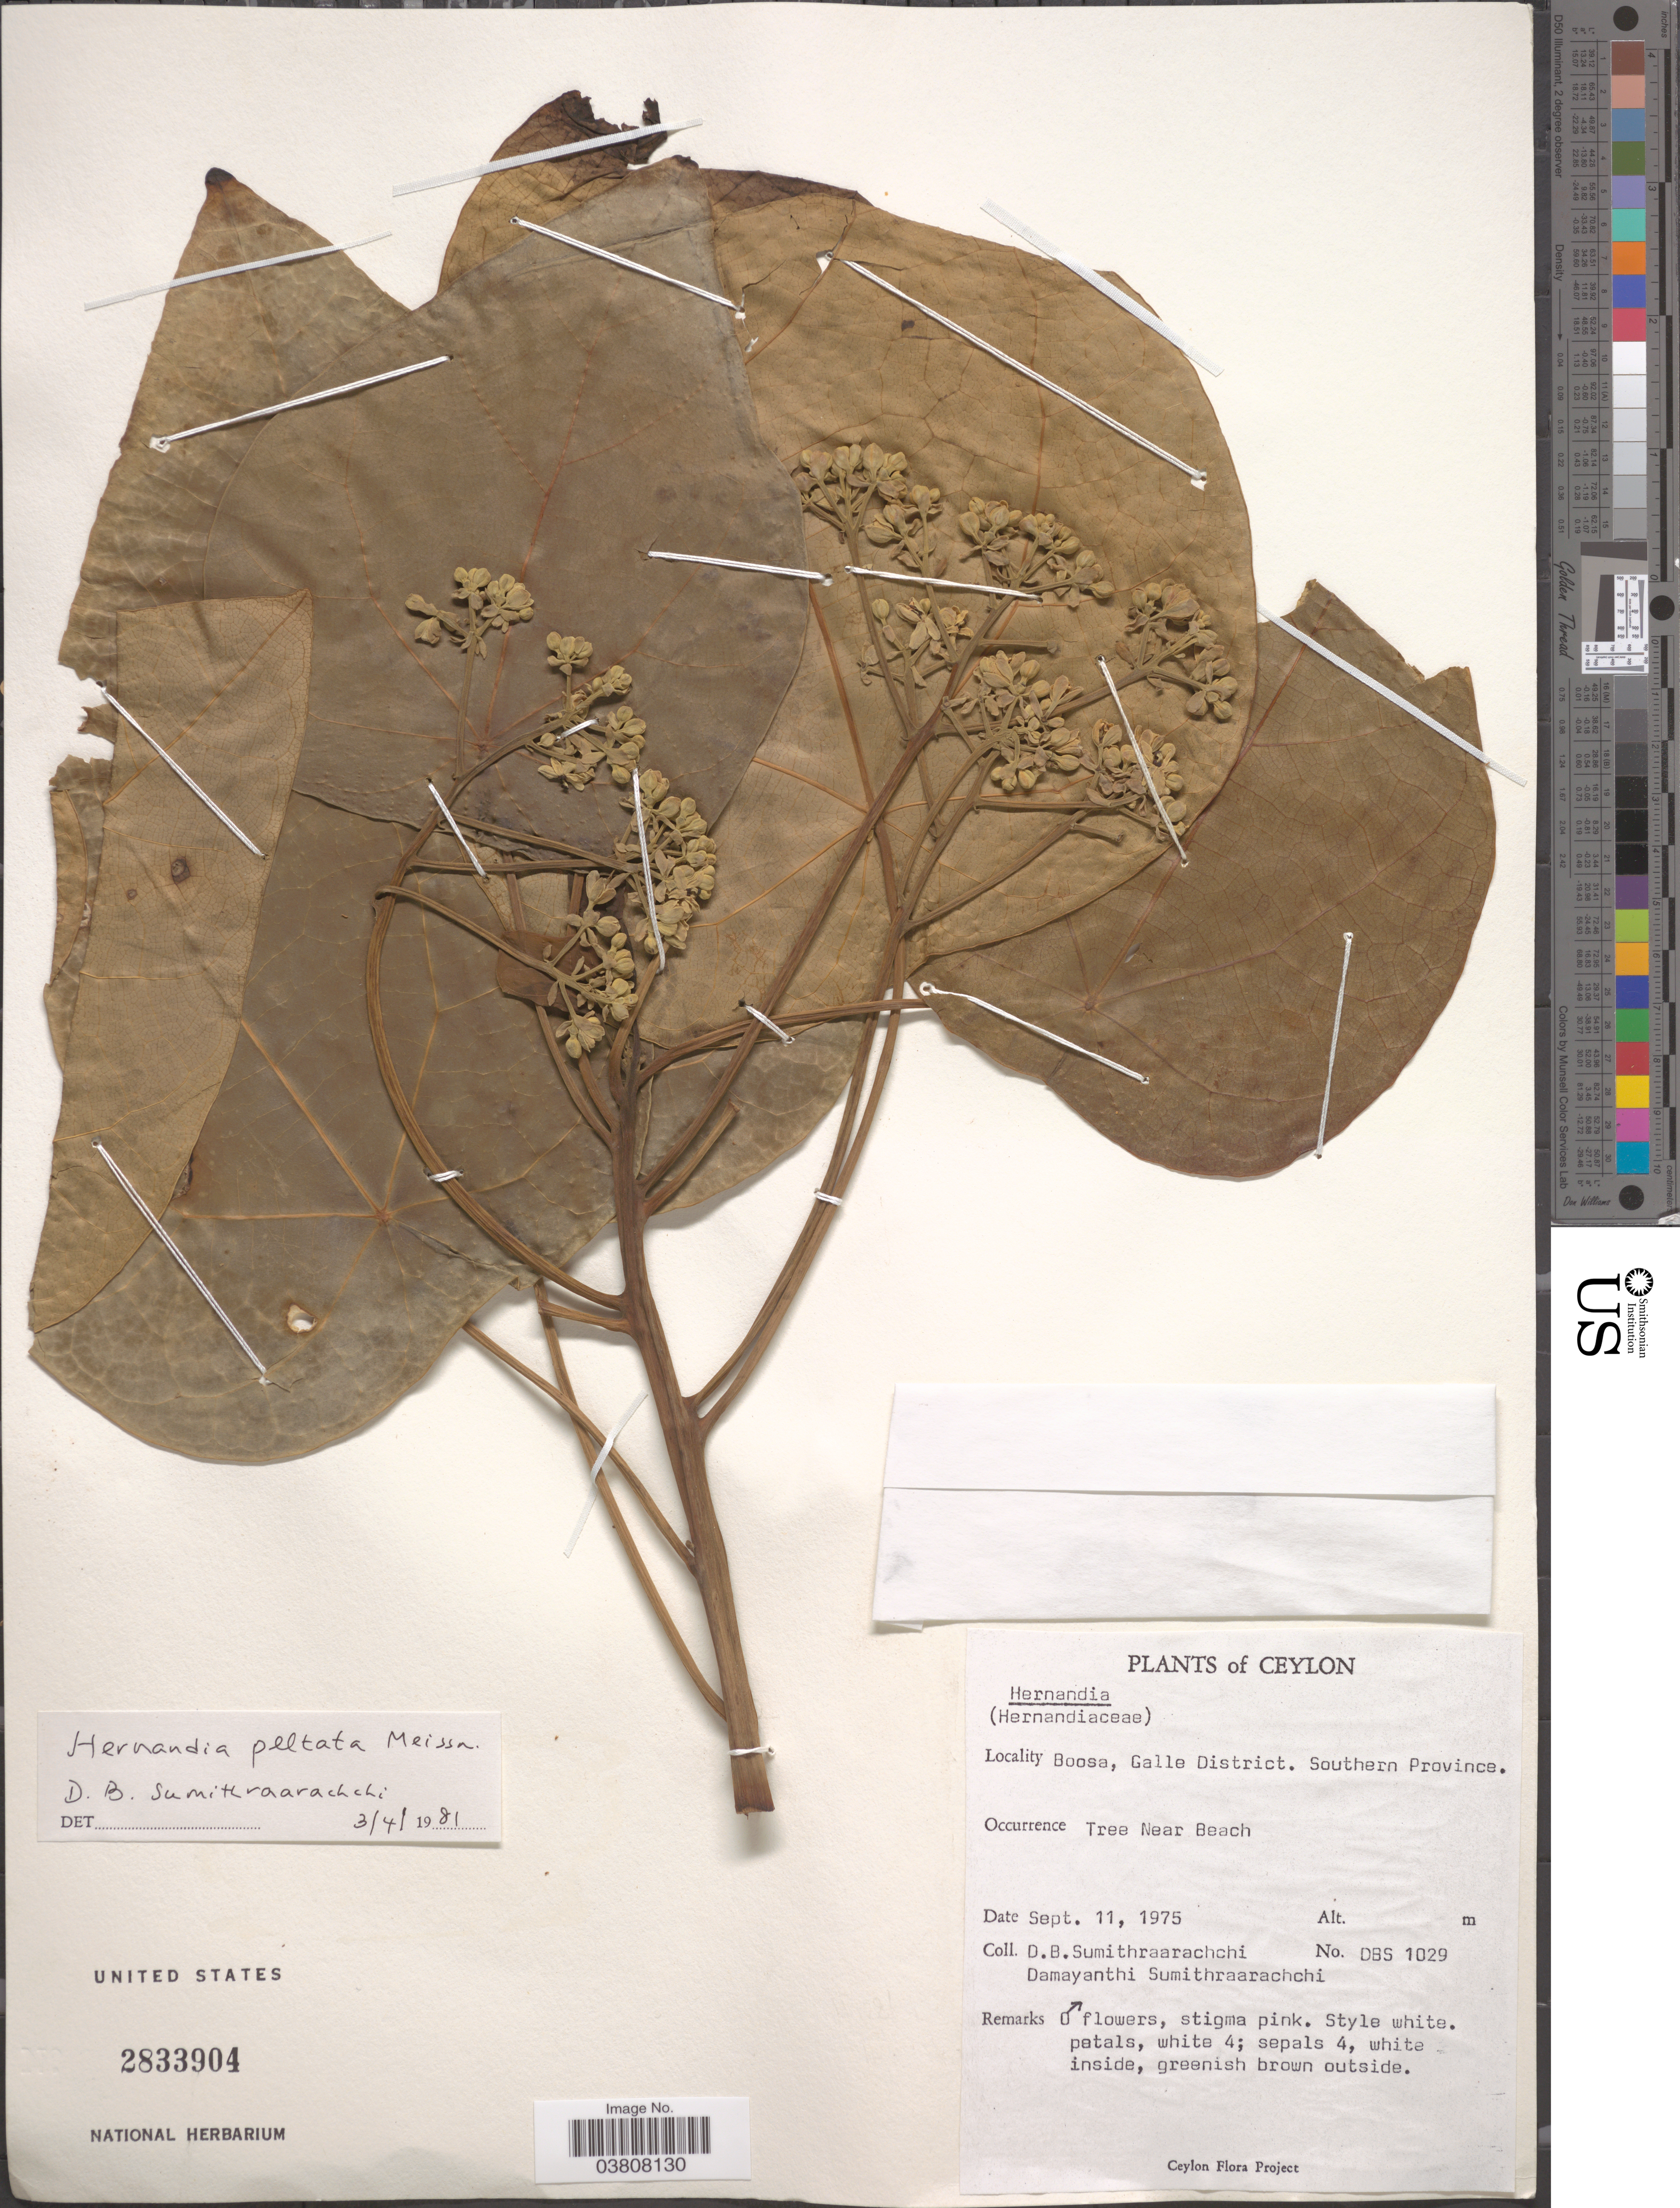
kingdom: Plantae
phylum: Tracheophyta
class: Magnoliopsida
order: Laurales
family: Hernandiaceae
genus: Hernandia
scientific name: Hernandia nymphaeifolia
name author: (C. Presl) Kubitzki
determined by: Strong, Mark T., (BOT), Smithsonian Institution - National Museum of Natural History (UNITED STATES)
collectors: D. B. Sumithraarachchi & D. Sumithraarachchi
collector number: DBS1029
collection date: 1975-09-11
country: Sri Lanka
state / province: Southern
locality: Ceylon. Boosa, Galle District. Southern Province.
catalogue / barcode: US 2833904